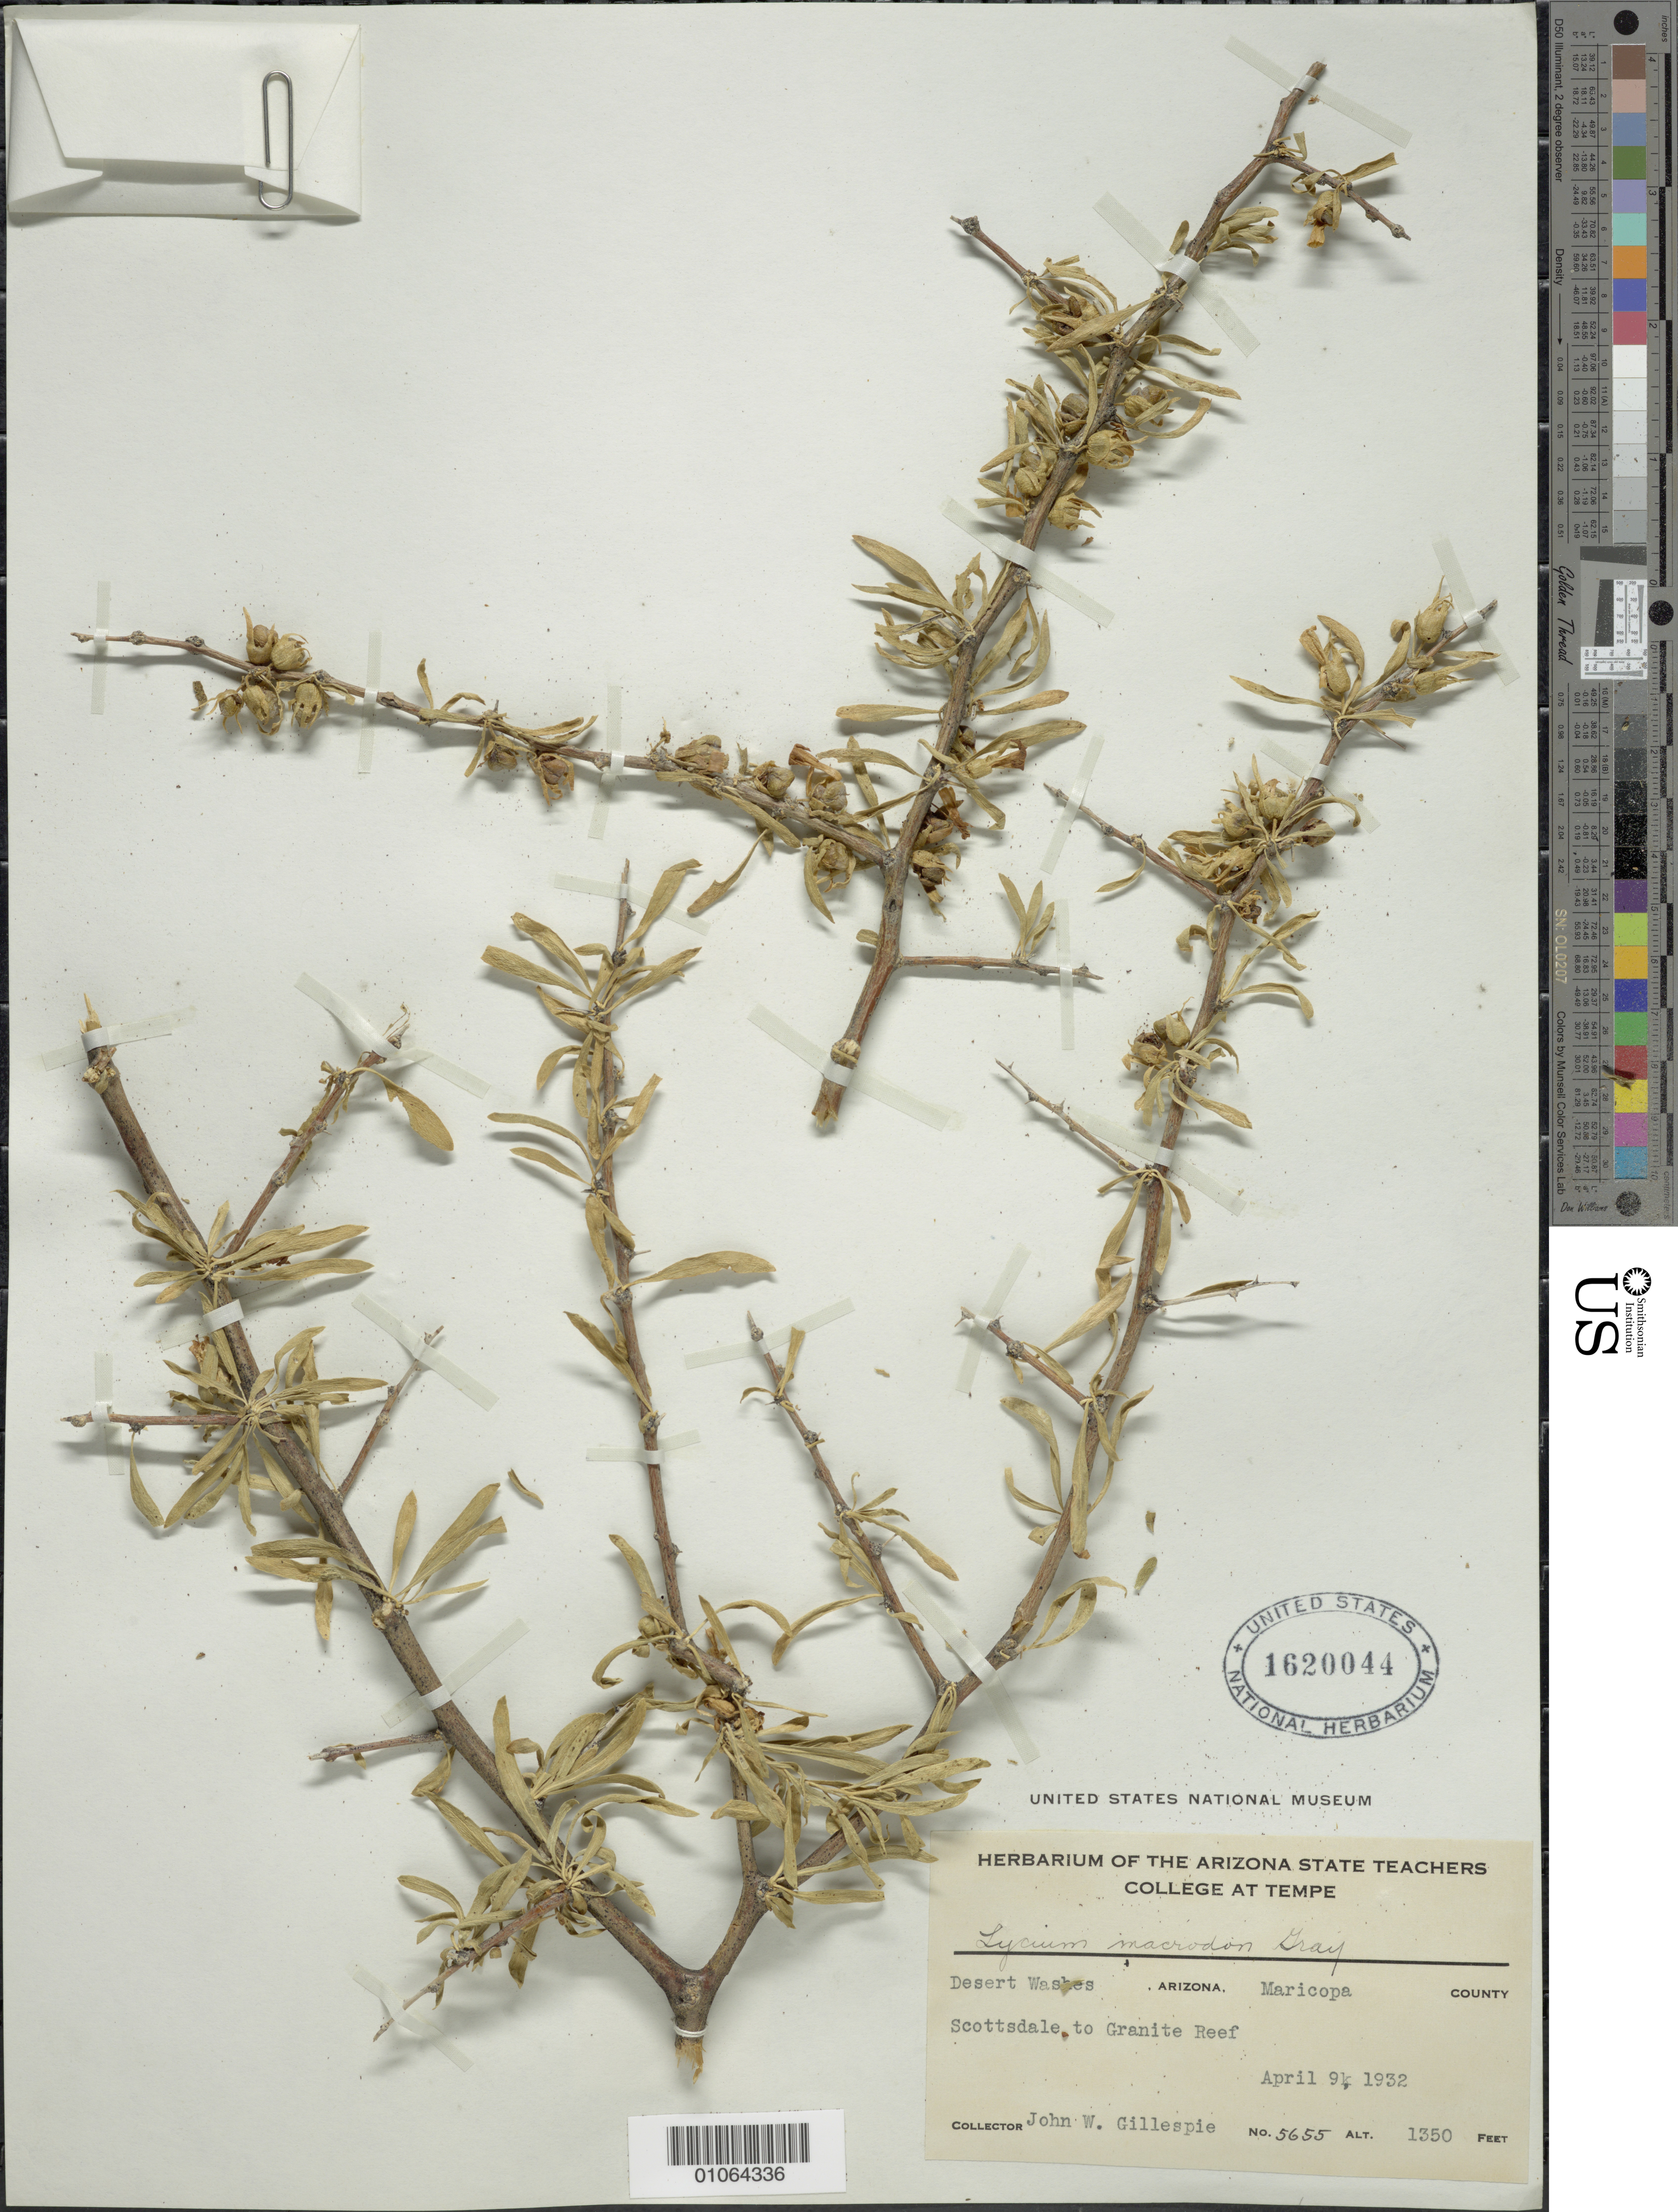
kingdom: Plantae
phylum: Tracheophyta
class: Magnoliopsida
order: Solanales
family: Solanaceae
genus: Lycium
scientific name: Lycium macrodon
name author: A. Gray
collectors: J. W. Gillespie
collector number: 5655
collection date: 1932-04-09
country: United States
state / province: Arizona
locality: Desert Washes, Maricopa County, Scottsdale to Granite Reef.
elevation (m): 411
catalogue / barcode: US 1620044